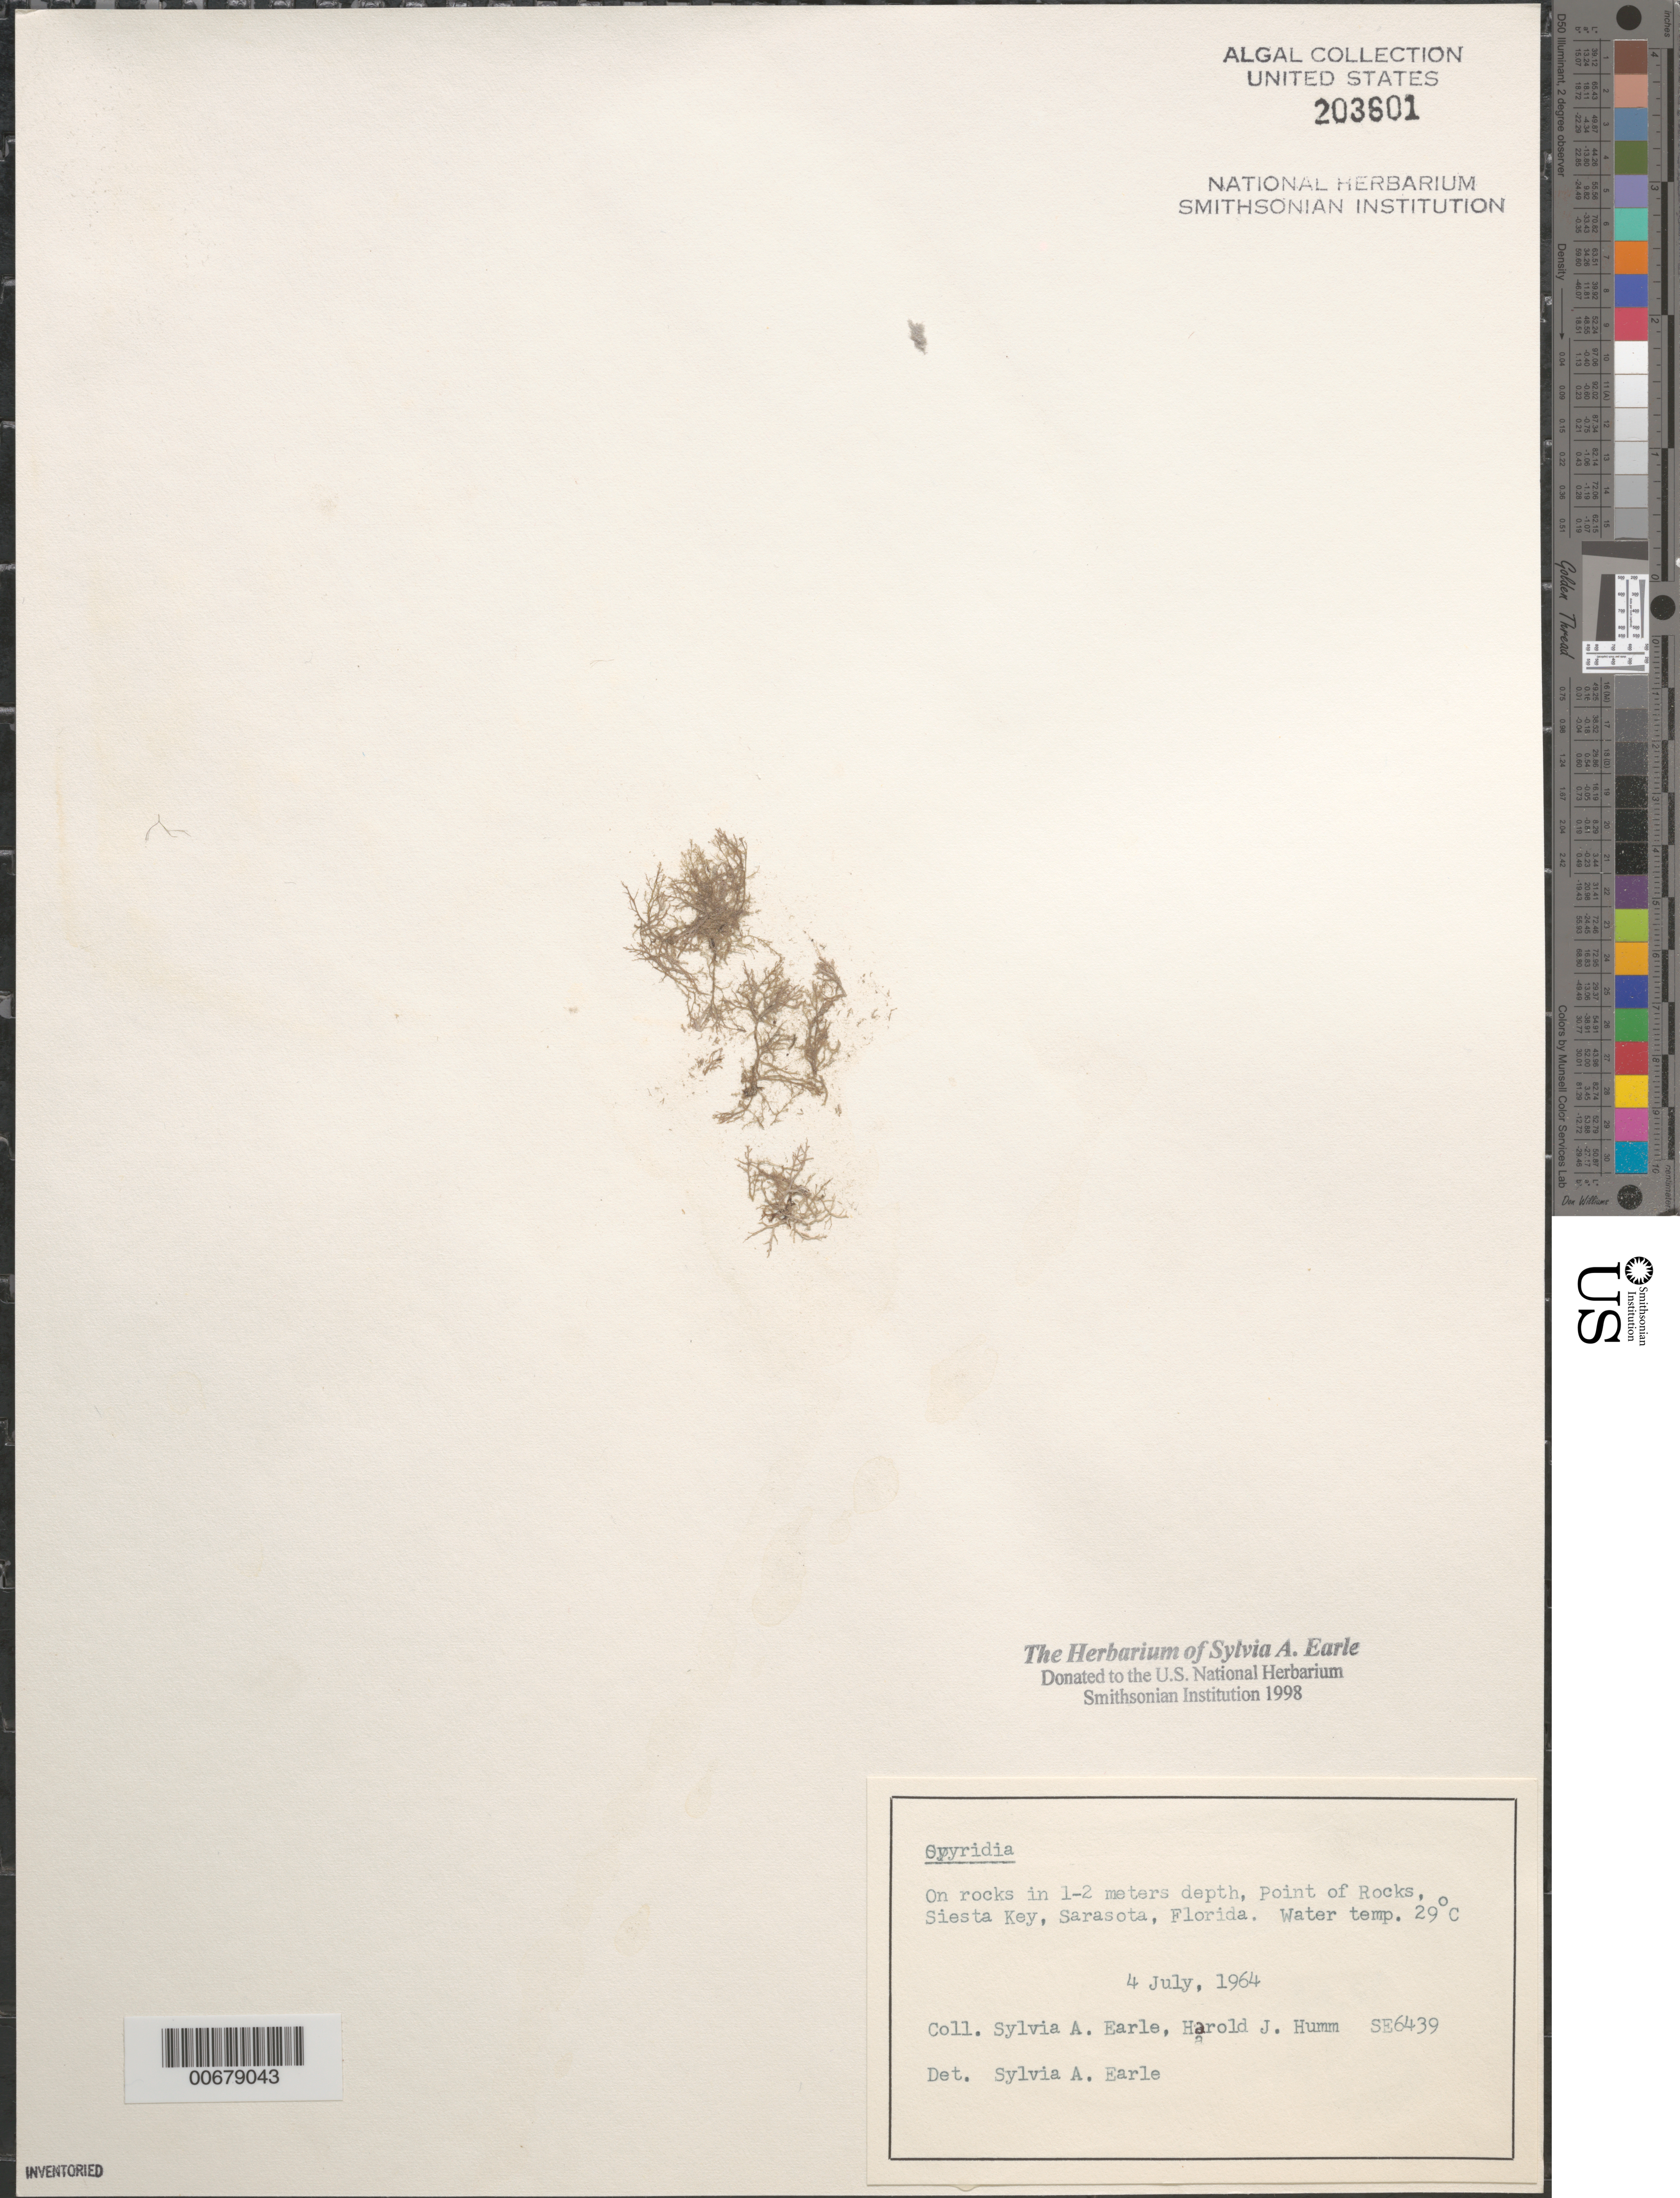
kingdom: Plantae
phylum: Rhodophyta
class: Florideophyceae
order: Ceramiales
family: Spyridiaceae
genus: Spyridia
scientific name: Spyridia sp.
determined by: Earle, S. A.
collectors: S. A. Earle & H. J. Humm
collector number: SE 6439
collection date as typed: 04 Jul 1964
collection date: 1964-07-04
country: United States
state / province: Florida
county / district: Sarasota County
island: Siesta Key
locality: Point of Rocks, Sarasota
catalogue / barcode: US 203601